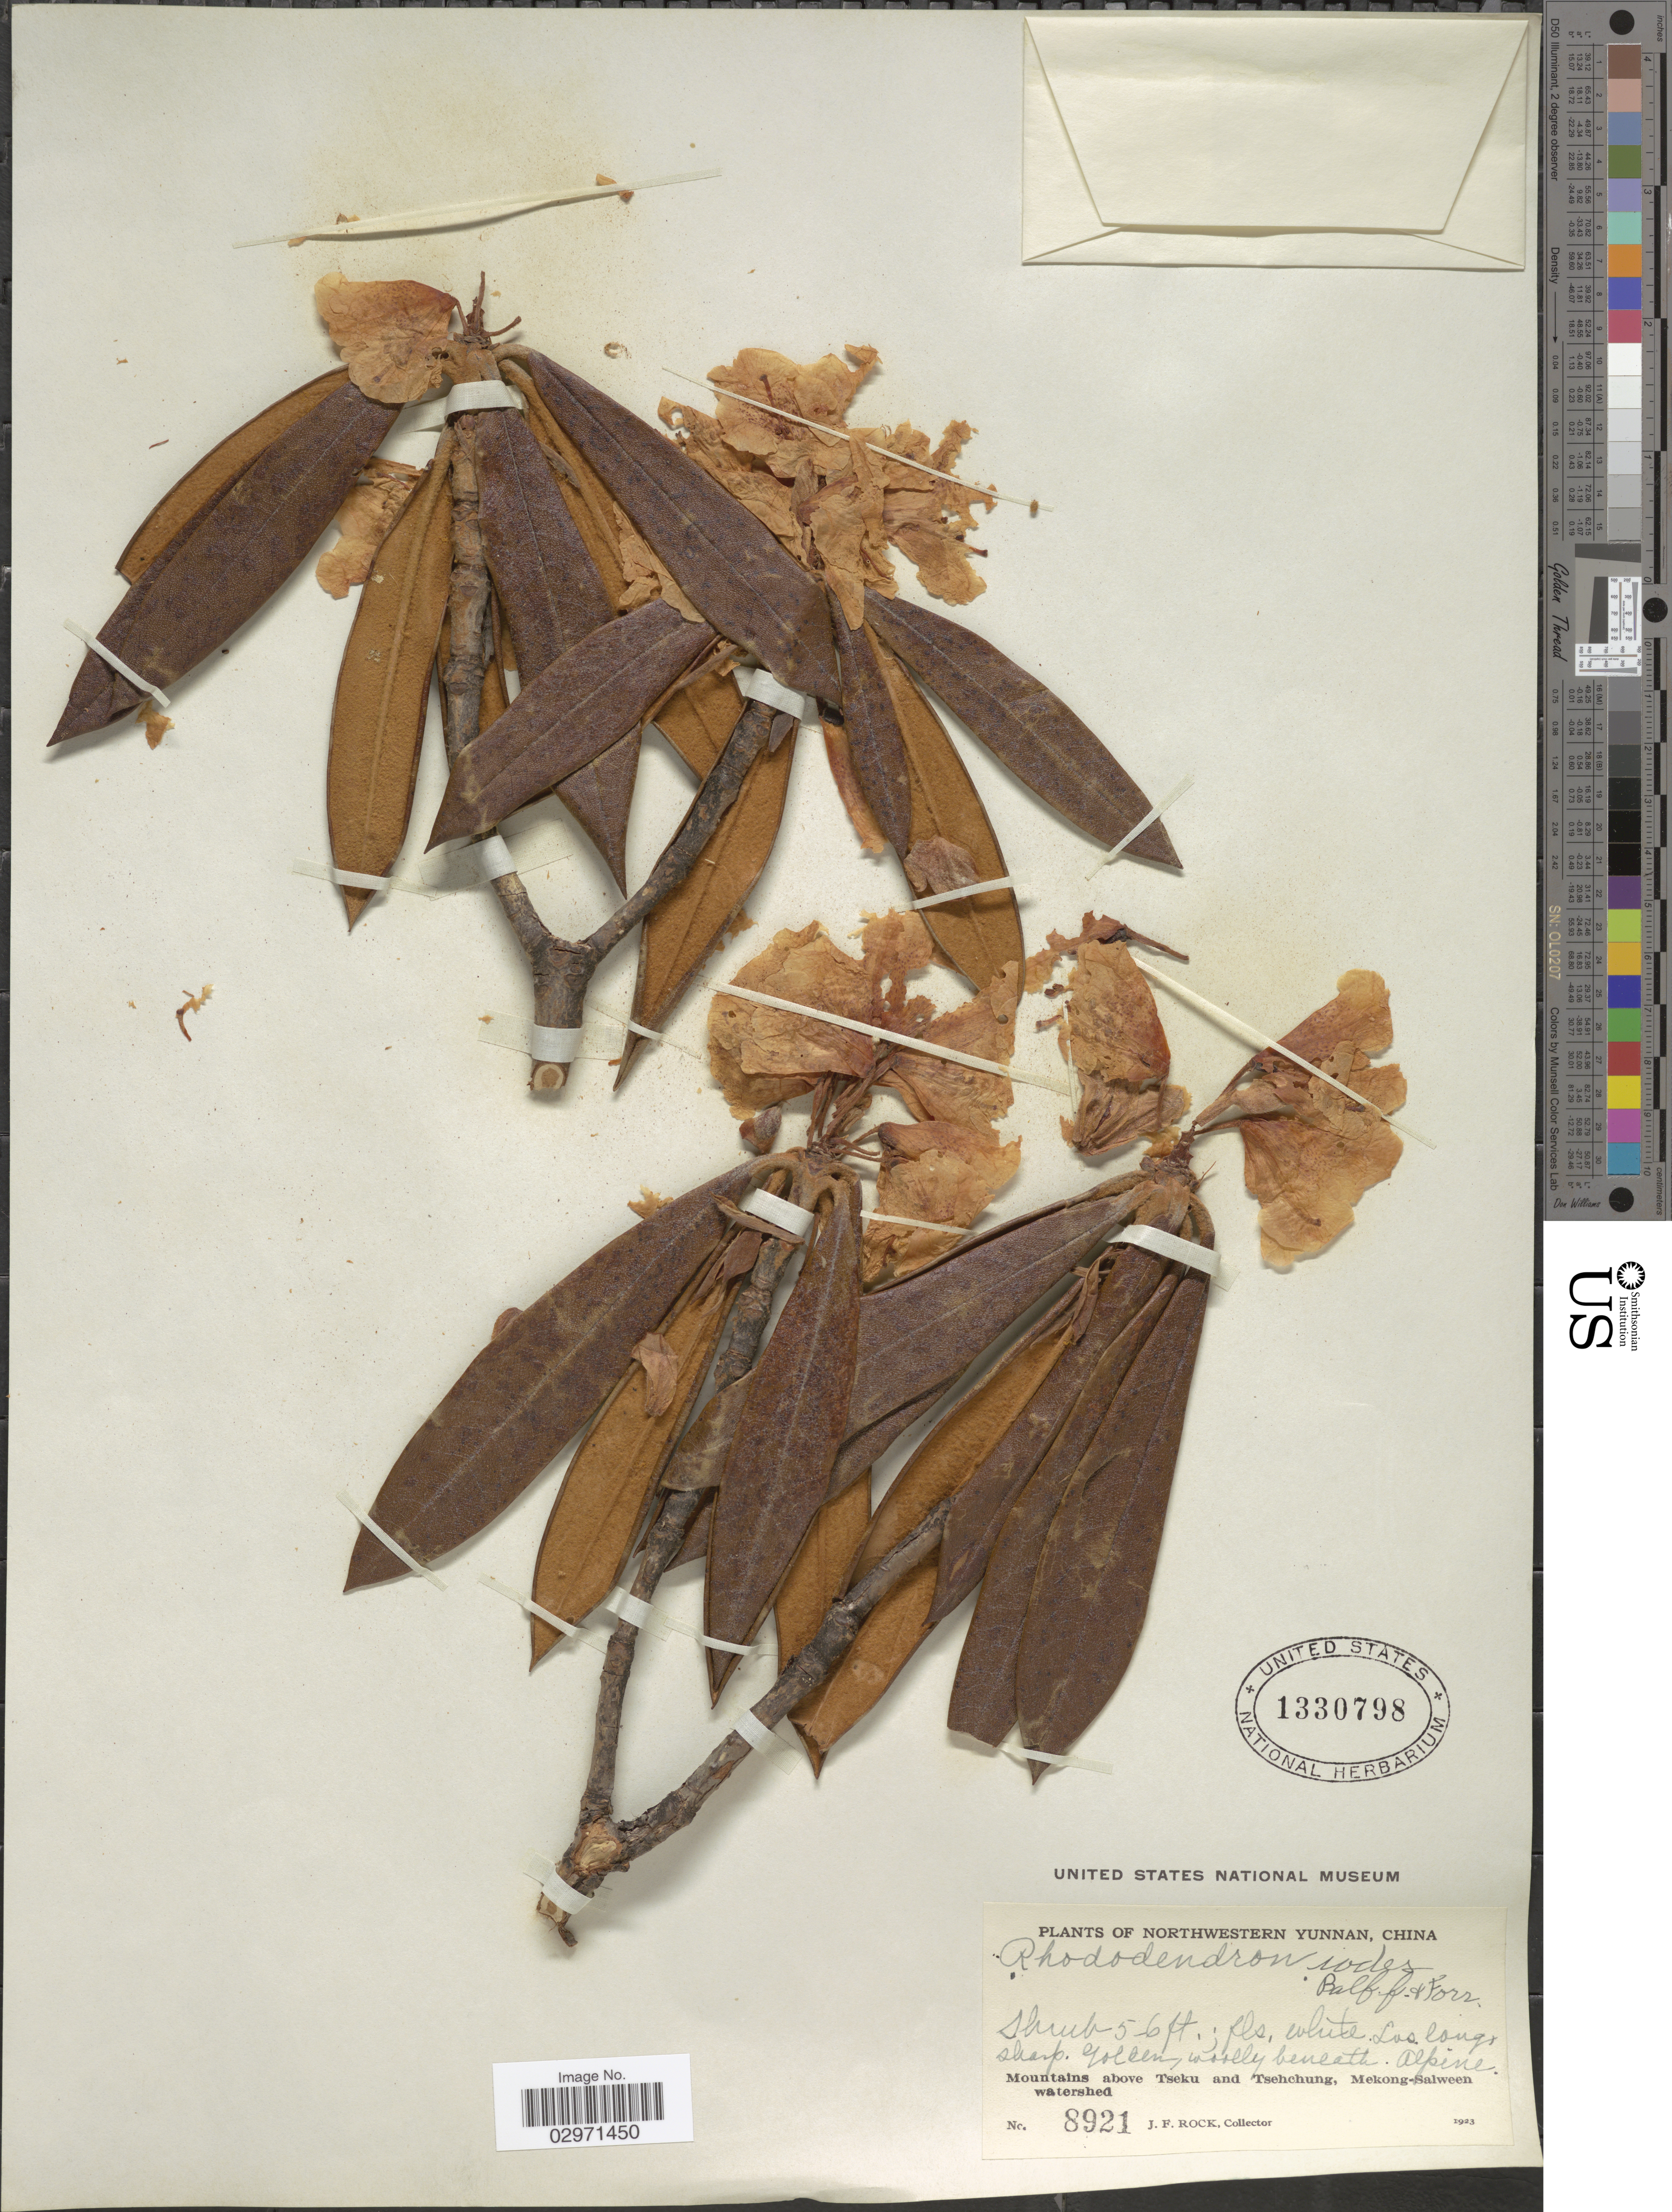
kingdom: Plantae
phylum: Tracheophyta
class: Magnoliopsida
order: Ericales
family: Ericaceae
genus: Rhododendron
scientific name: Rhododendron iodes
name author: Balf. f. & Forrest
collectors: J. Rock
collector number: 8921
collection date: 1923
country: China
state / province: Yunnan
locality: Northwestern Yunnan. Alpine. Mountains above Tseku and Tsehchung, Mekong-Salween watershed.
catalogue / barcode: US 1330798